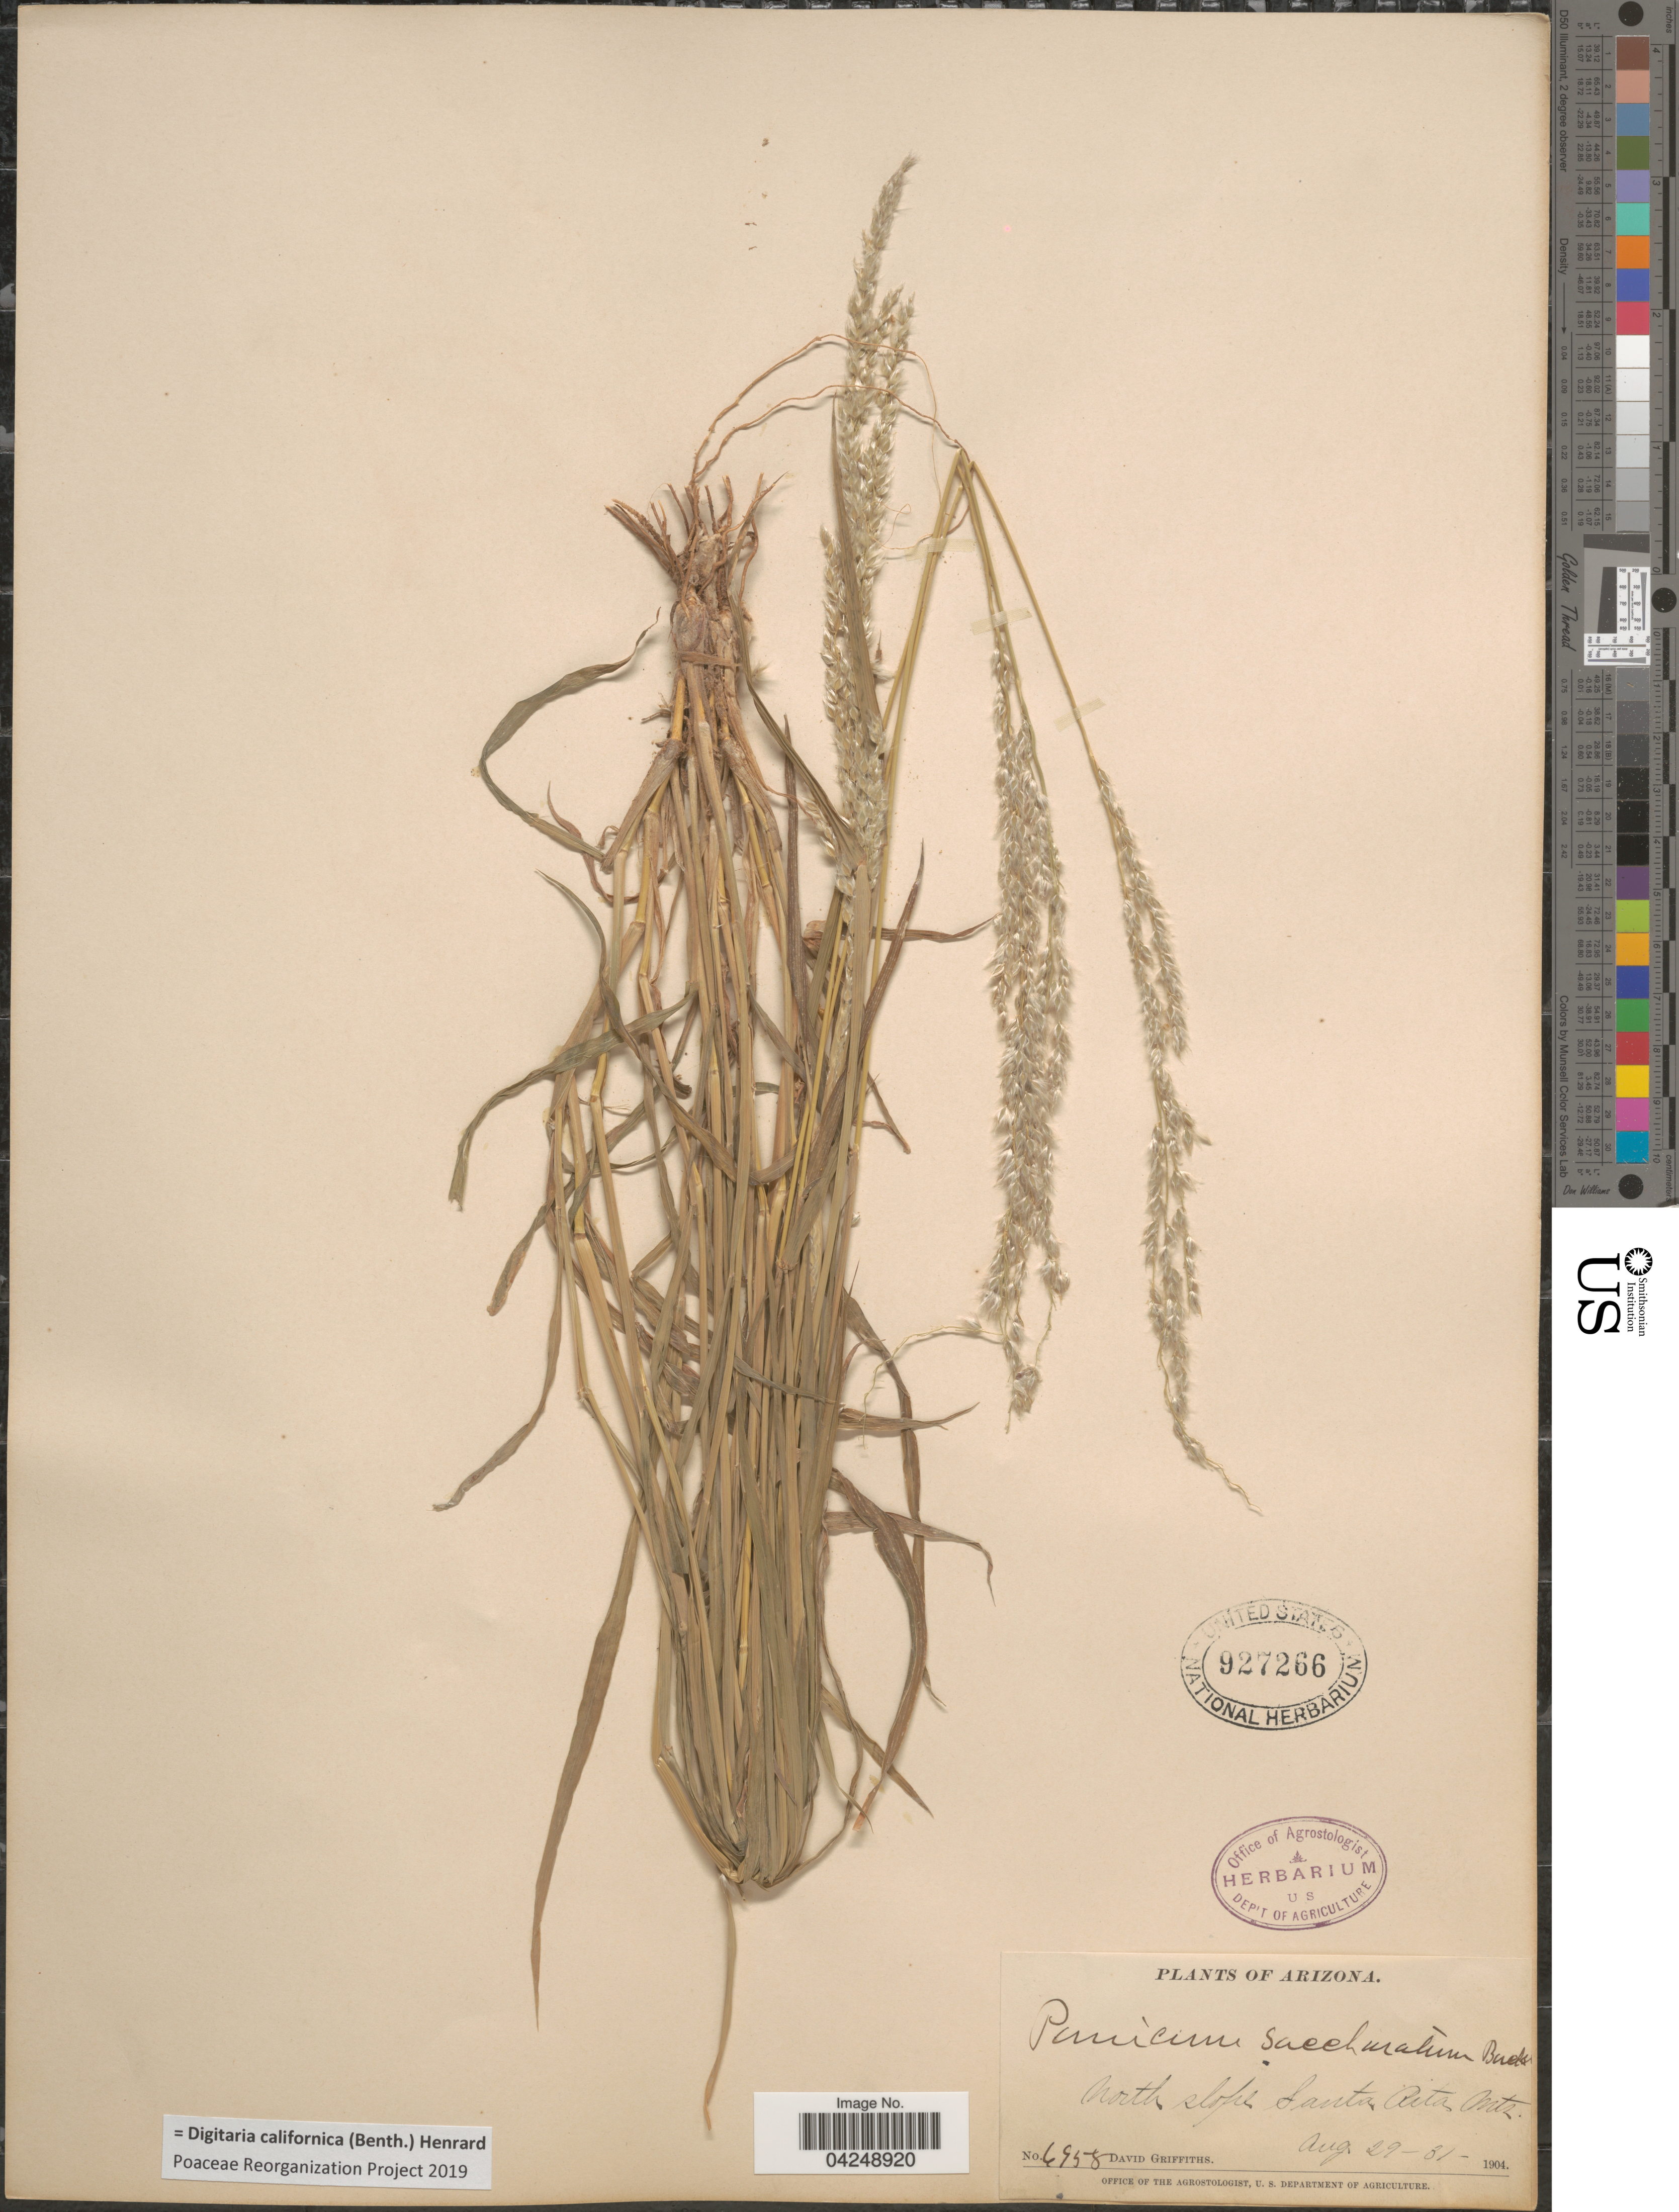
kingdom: Plantae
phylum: Tracheophyta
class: Liliopsida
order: Poales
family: Poaceae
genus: Digitaria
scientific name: Digitaria californica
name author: (Benth.) Henr.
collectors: D. Griffiths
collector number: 4958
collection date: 1904-08-29/1904-08-31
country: United States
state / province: Arizona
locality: North slope Santa Rita Mts.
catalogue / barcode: US 927266